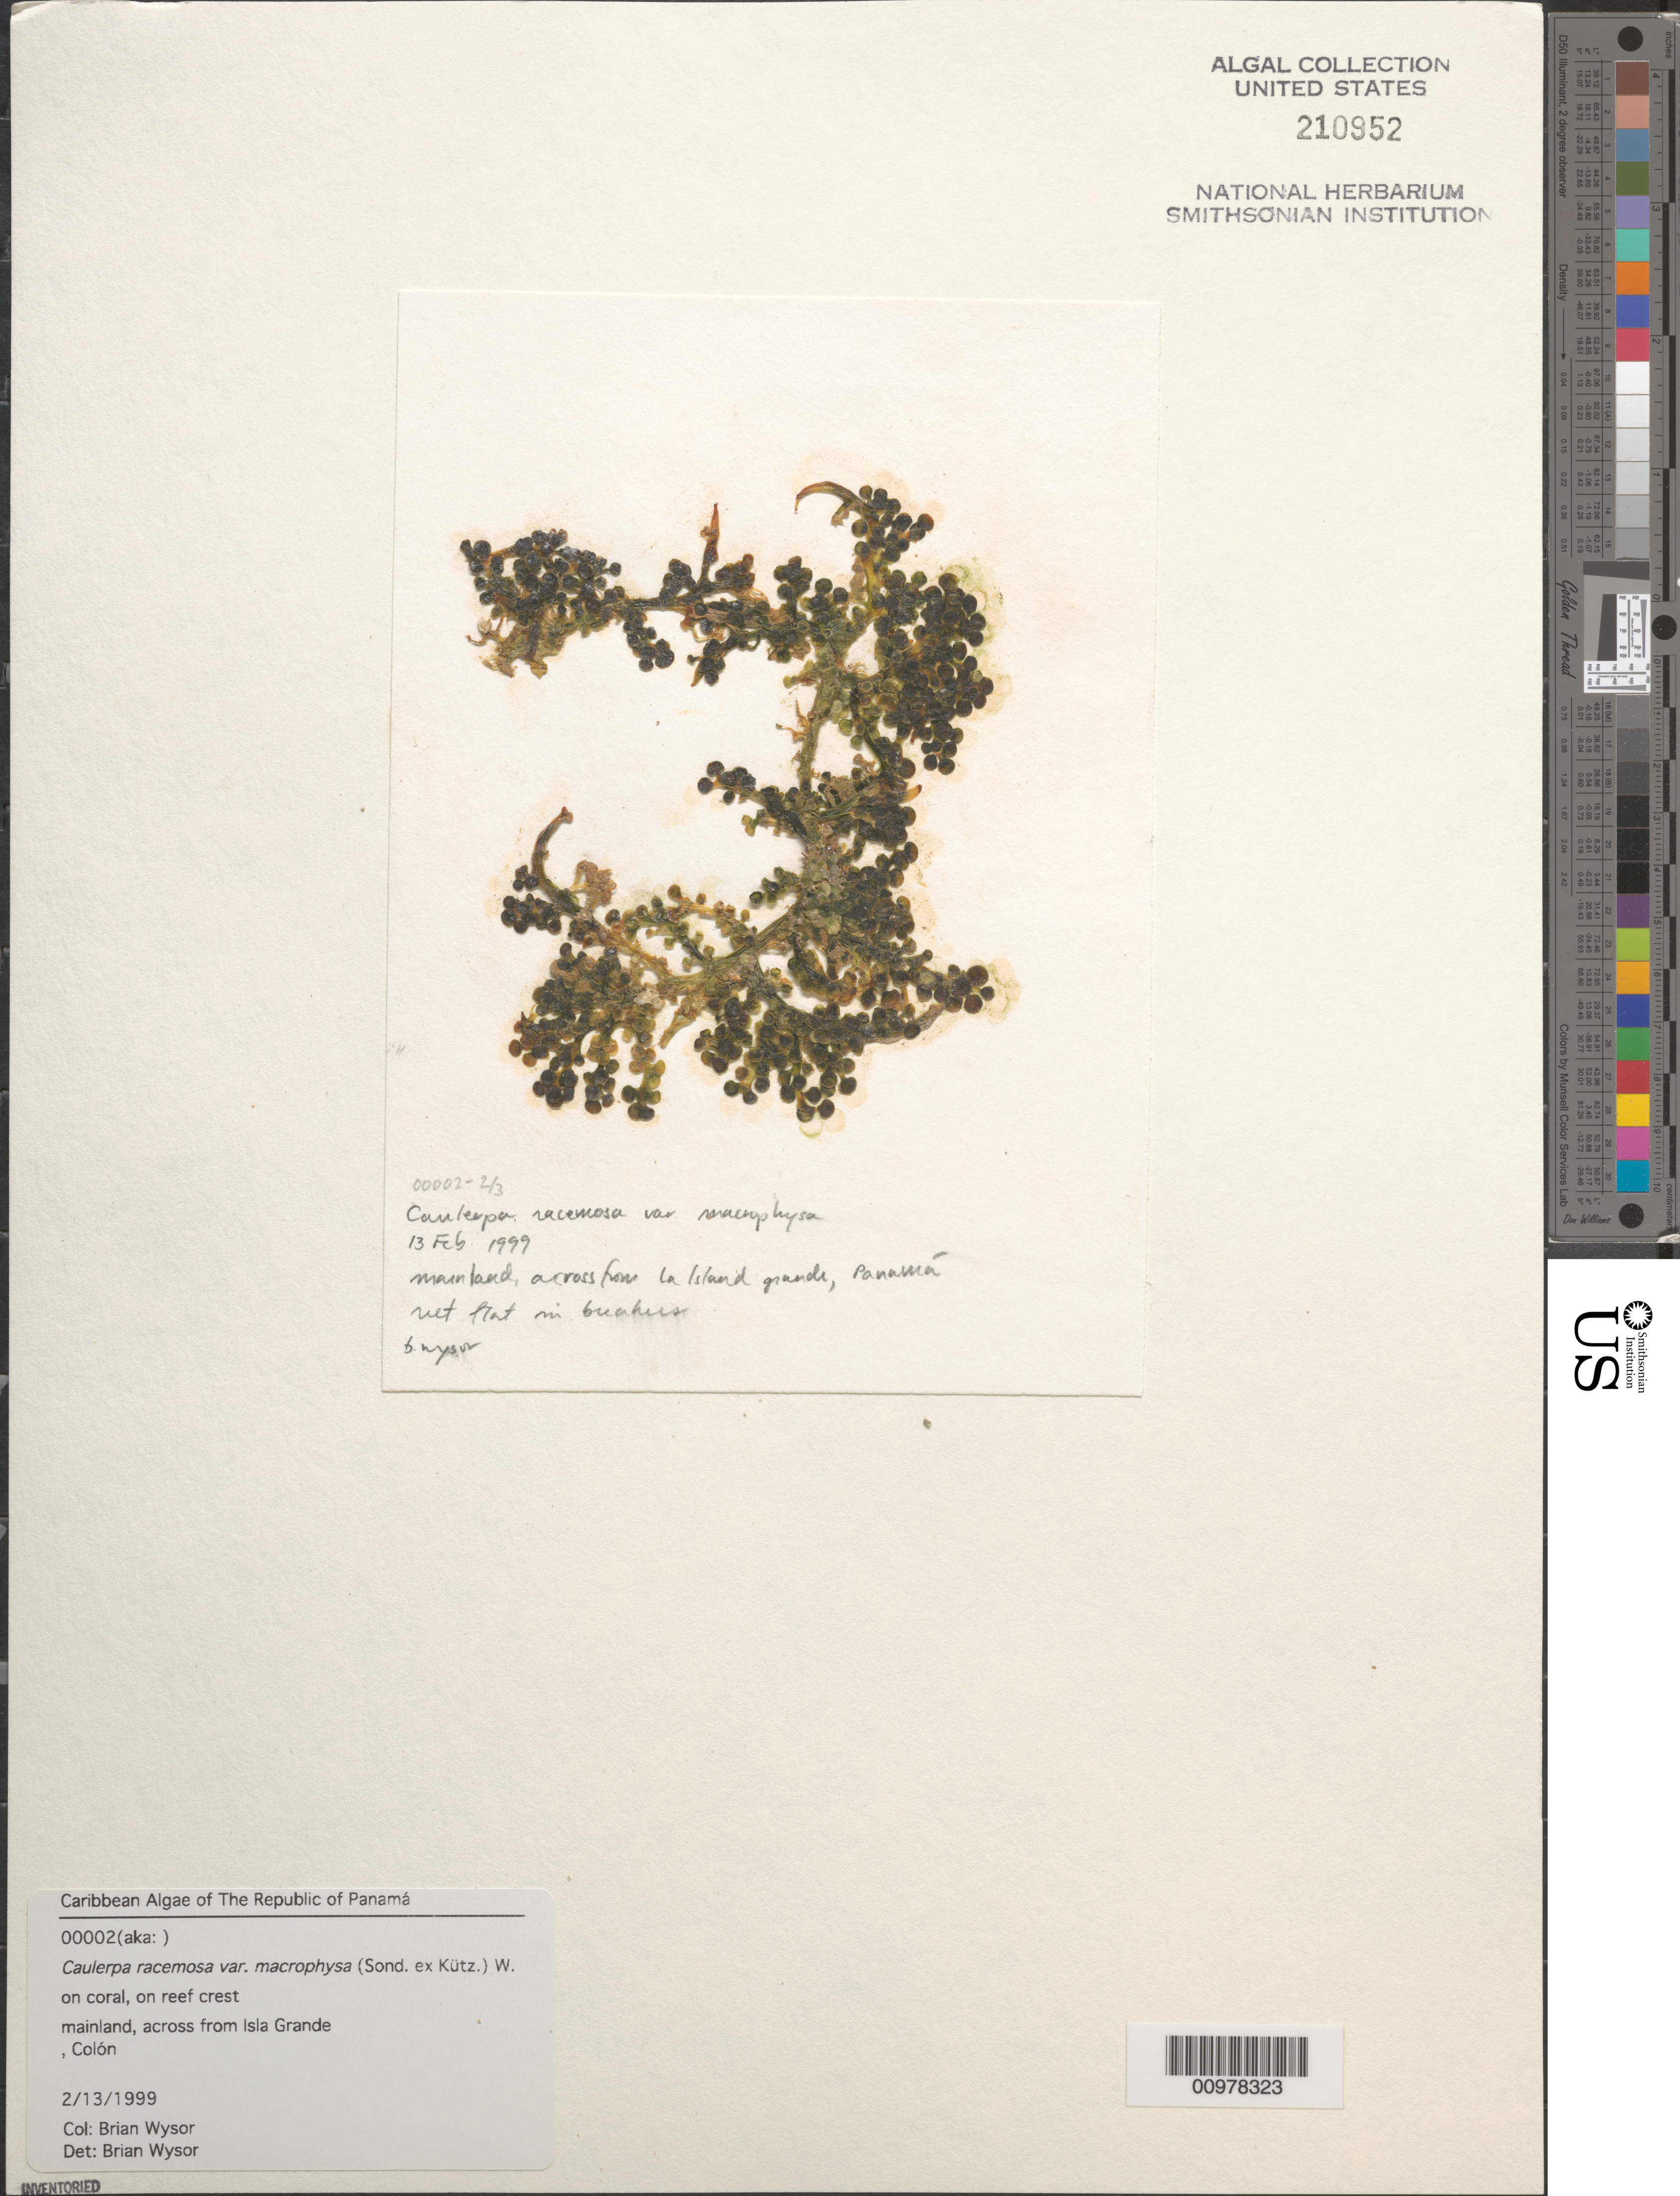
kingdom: Plantae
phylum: Chlorophyta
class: Ulvophyceae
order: Bryopsidales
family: Caulerpaceae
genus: Caulerpa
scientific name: Caulerpa racemosa var. macrophysa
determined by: Wysor, B.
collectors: B. Wysor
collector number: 00002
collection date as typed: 13 Feb 1999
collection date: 1999-02-13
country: Panama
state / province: Colón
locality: Mainland, across from Isla Grande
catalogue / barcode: US 210952